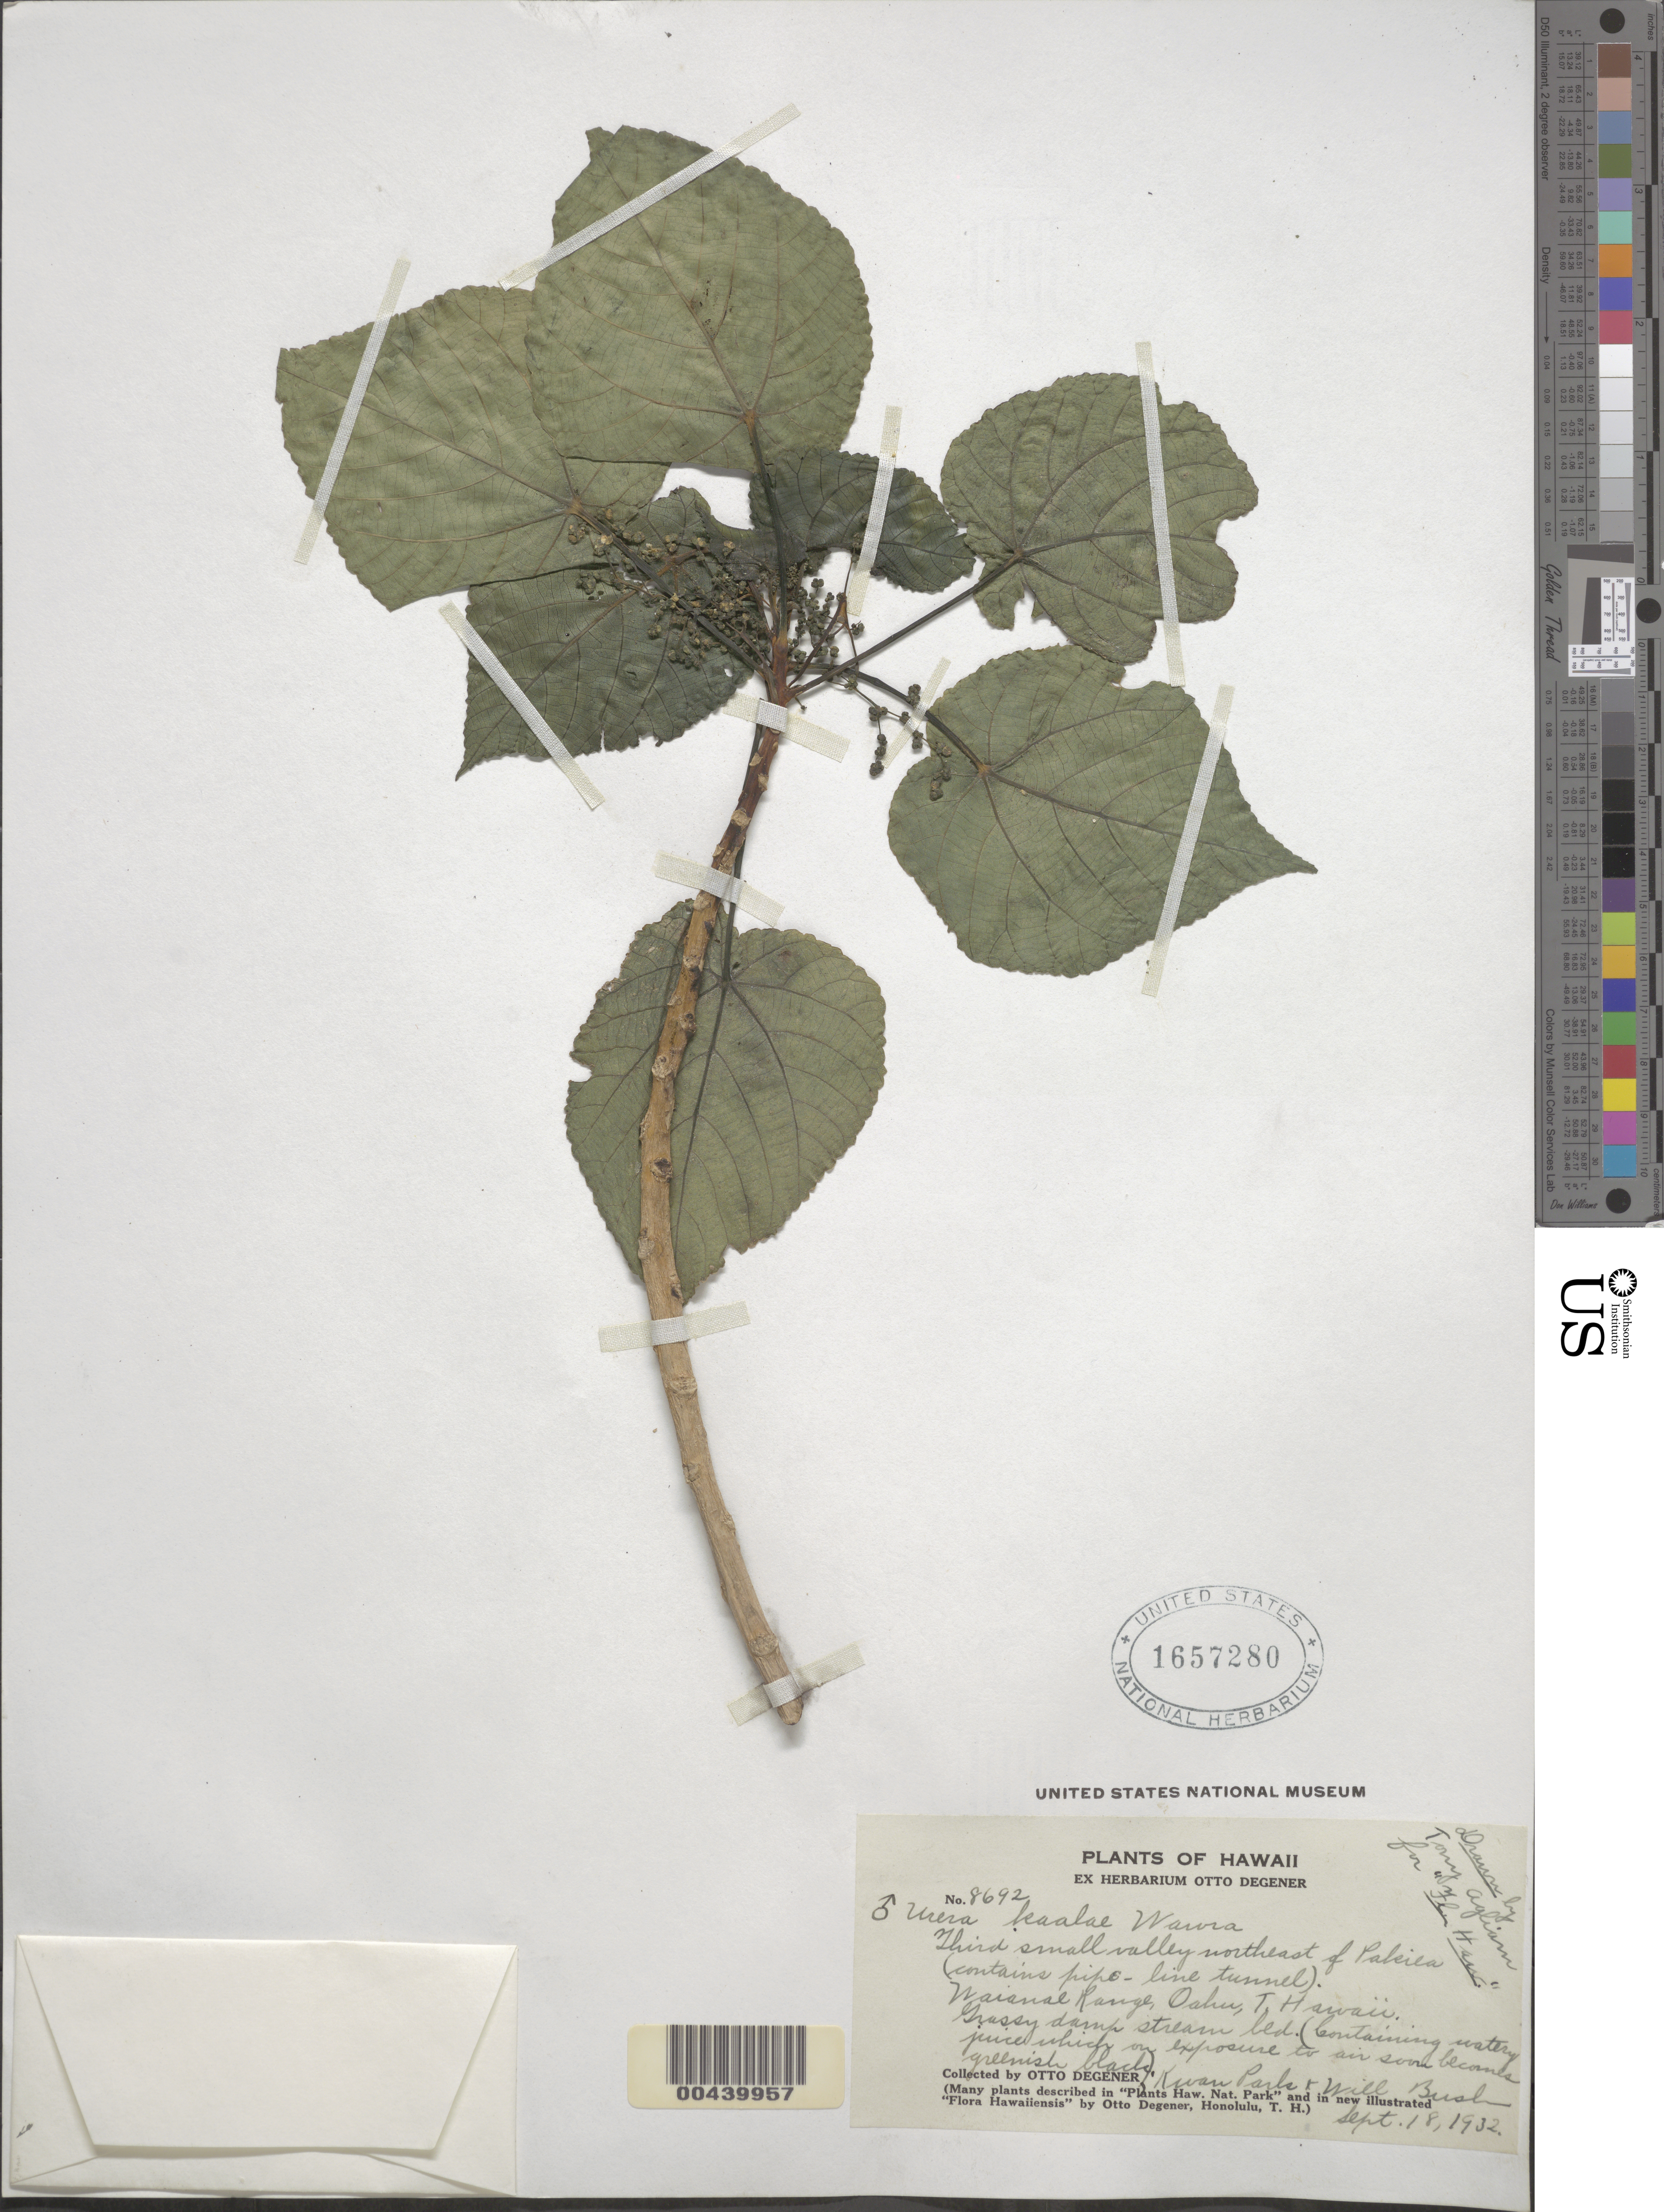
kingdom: Plantae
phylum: Tracheophyta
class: Magnoliopsida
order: Rosales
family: Urticaceae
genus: Urera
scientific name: Urera kaalae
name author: Wawra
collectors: O. Degener, K. Park & W. Bush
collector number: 8692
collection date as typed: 18 Sep 1932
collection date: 1932-09-18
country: United States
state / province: Hawaii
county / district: Honolulu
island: Oahu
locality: Third small valley NE of Palikea (contains pipe-line tunnel), Waianae Range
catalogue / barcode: US 1657280